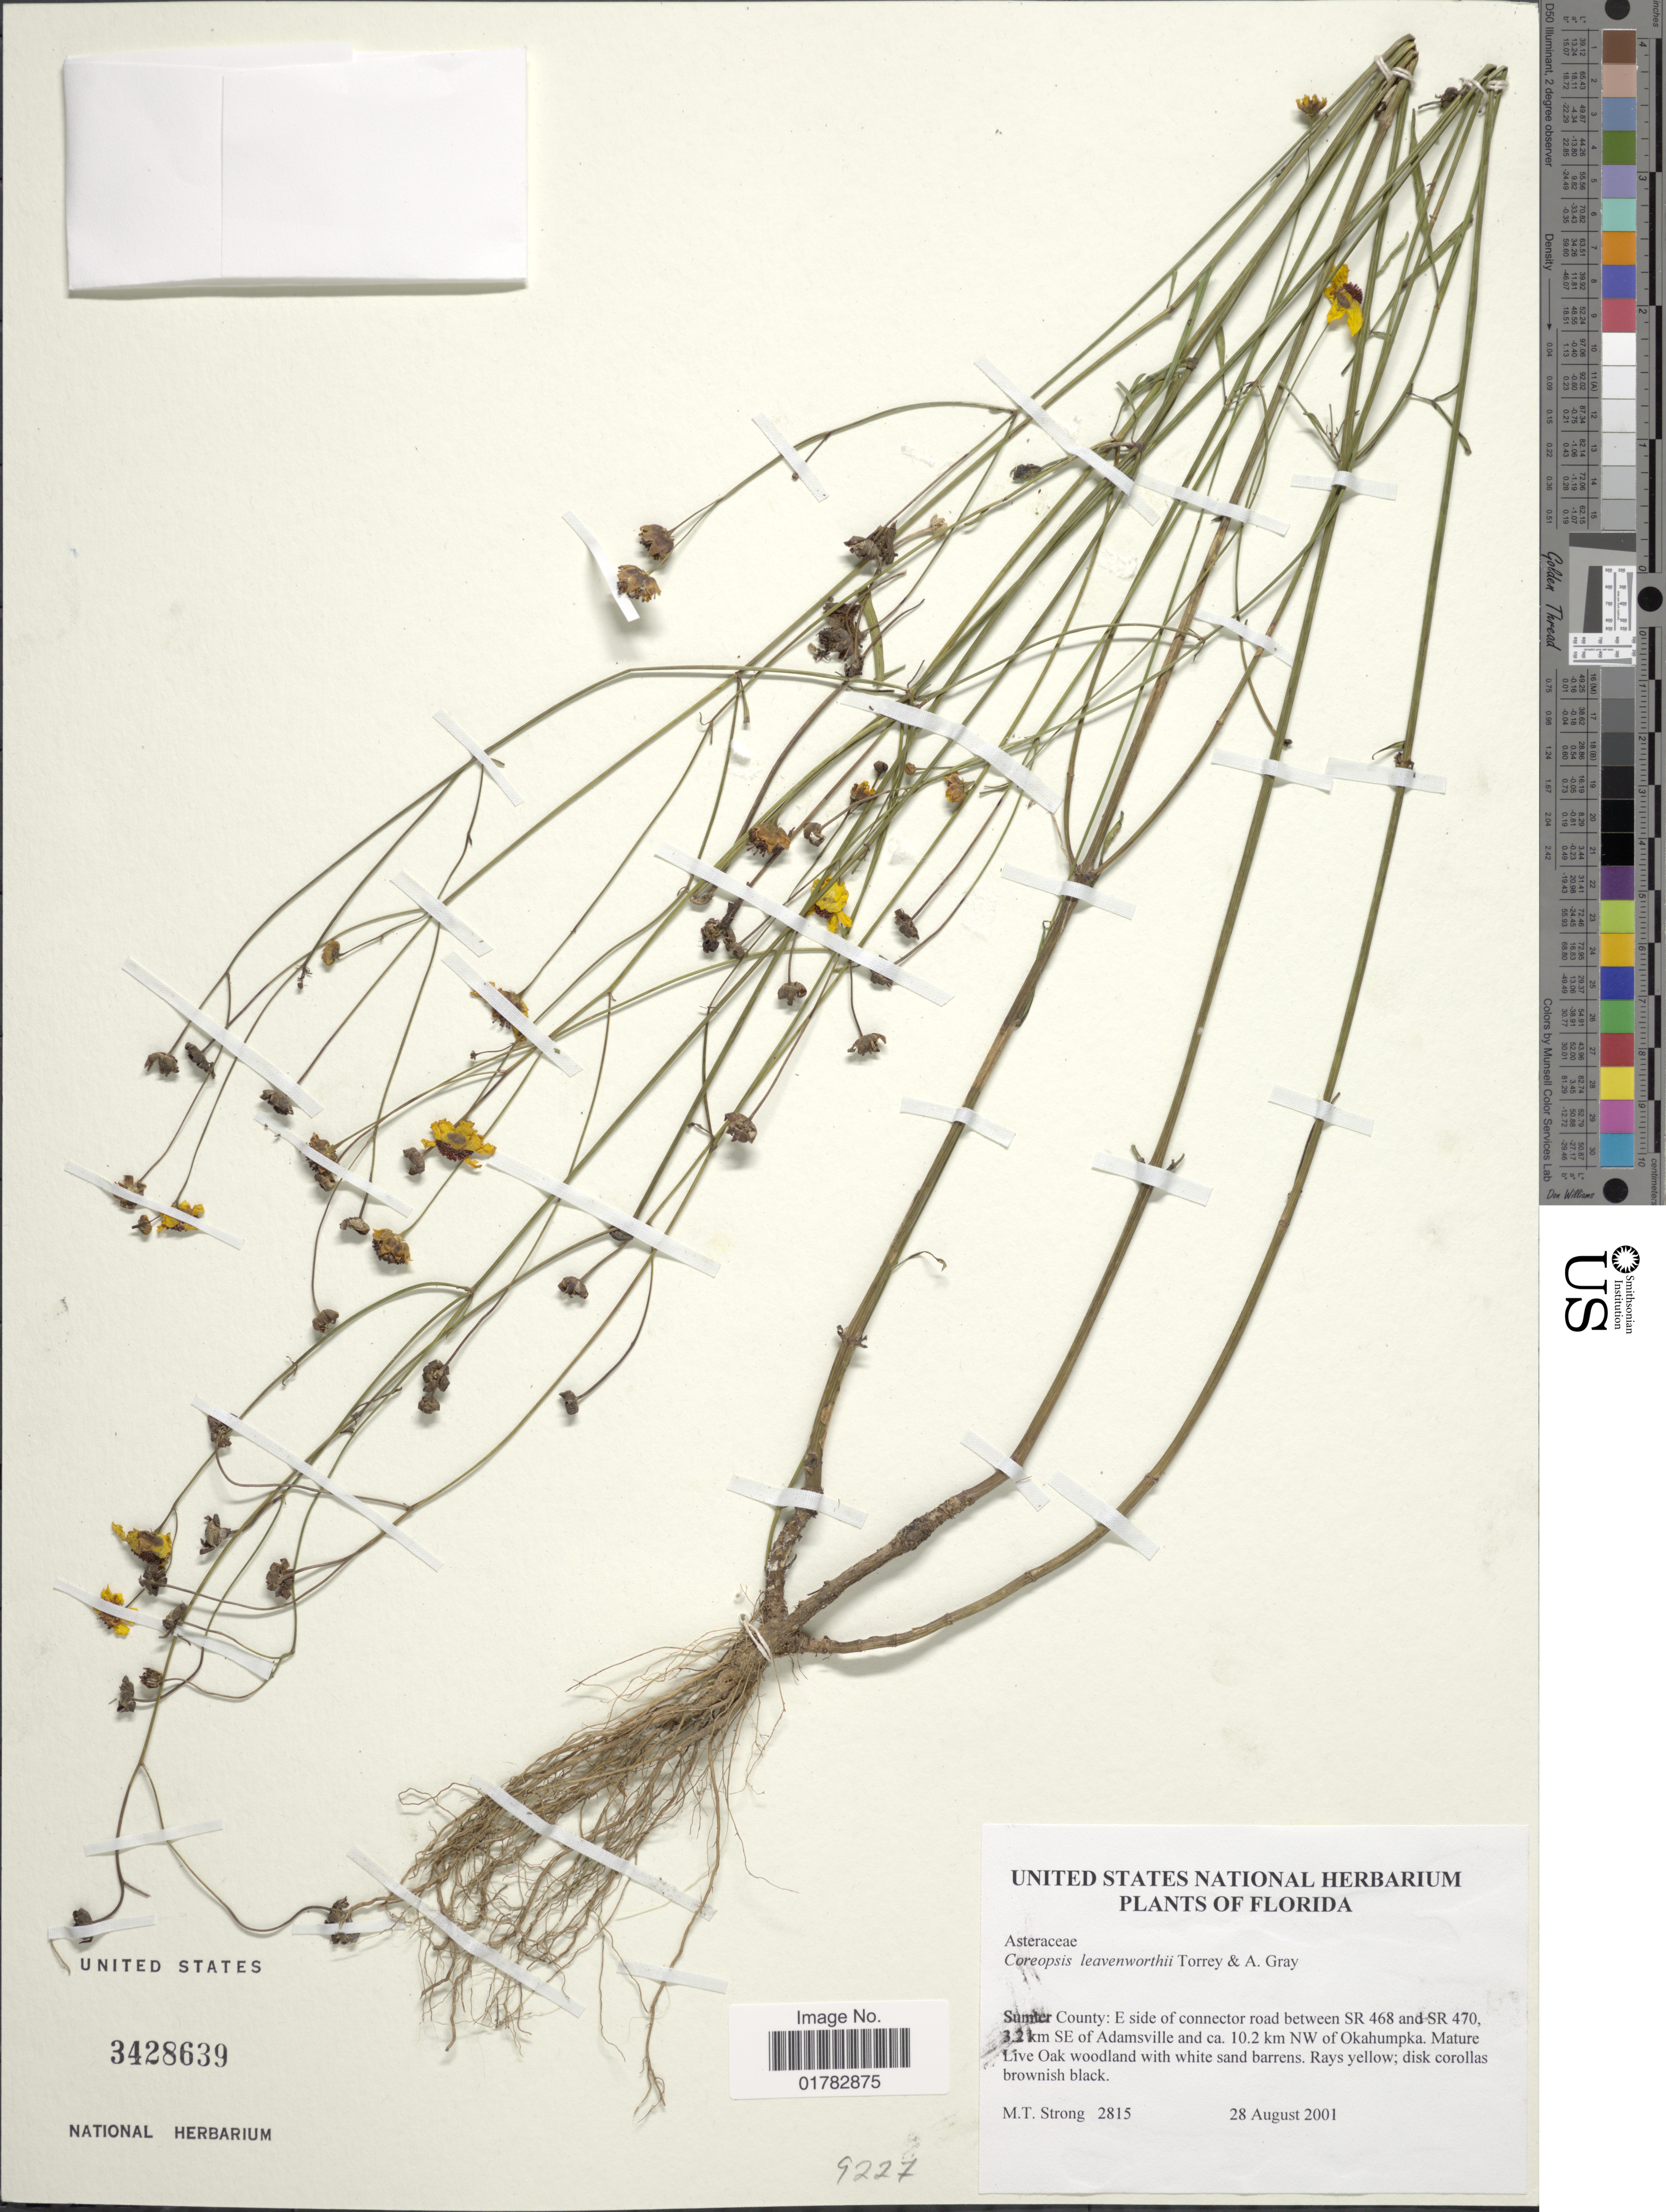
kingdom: Plantae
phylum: Tracheophyta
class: Magnoliopsida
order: Asterales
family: Asteraceae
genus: Coreopsis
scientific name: Coreopsis leavenworthii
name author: Torr. & A. Gray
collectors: M. T. Strong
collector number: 2815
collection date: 2001-08-28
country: United States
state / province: Florida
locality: Sumter County: E side of connector road between SR 468 and SR 470, 3.2 km SE of Adamsville and ca. 10.2 km NW of Okahumpka, Mature Live Oak woodland with white sand barrens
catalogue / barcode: US 3428639